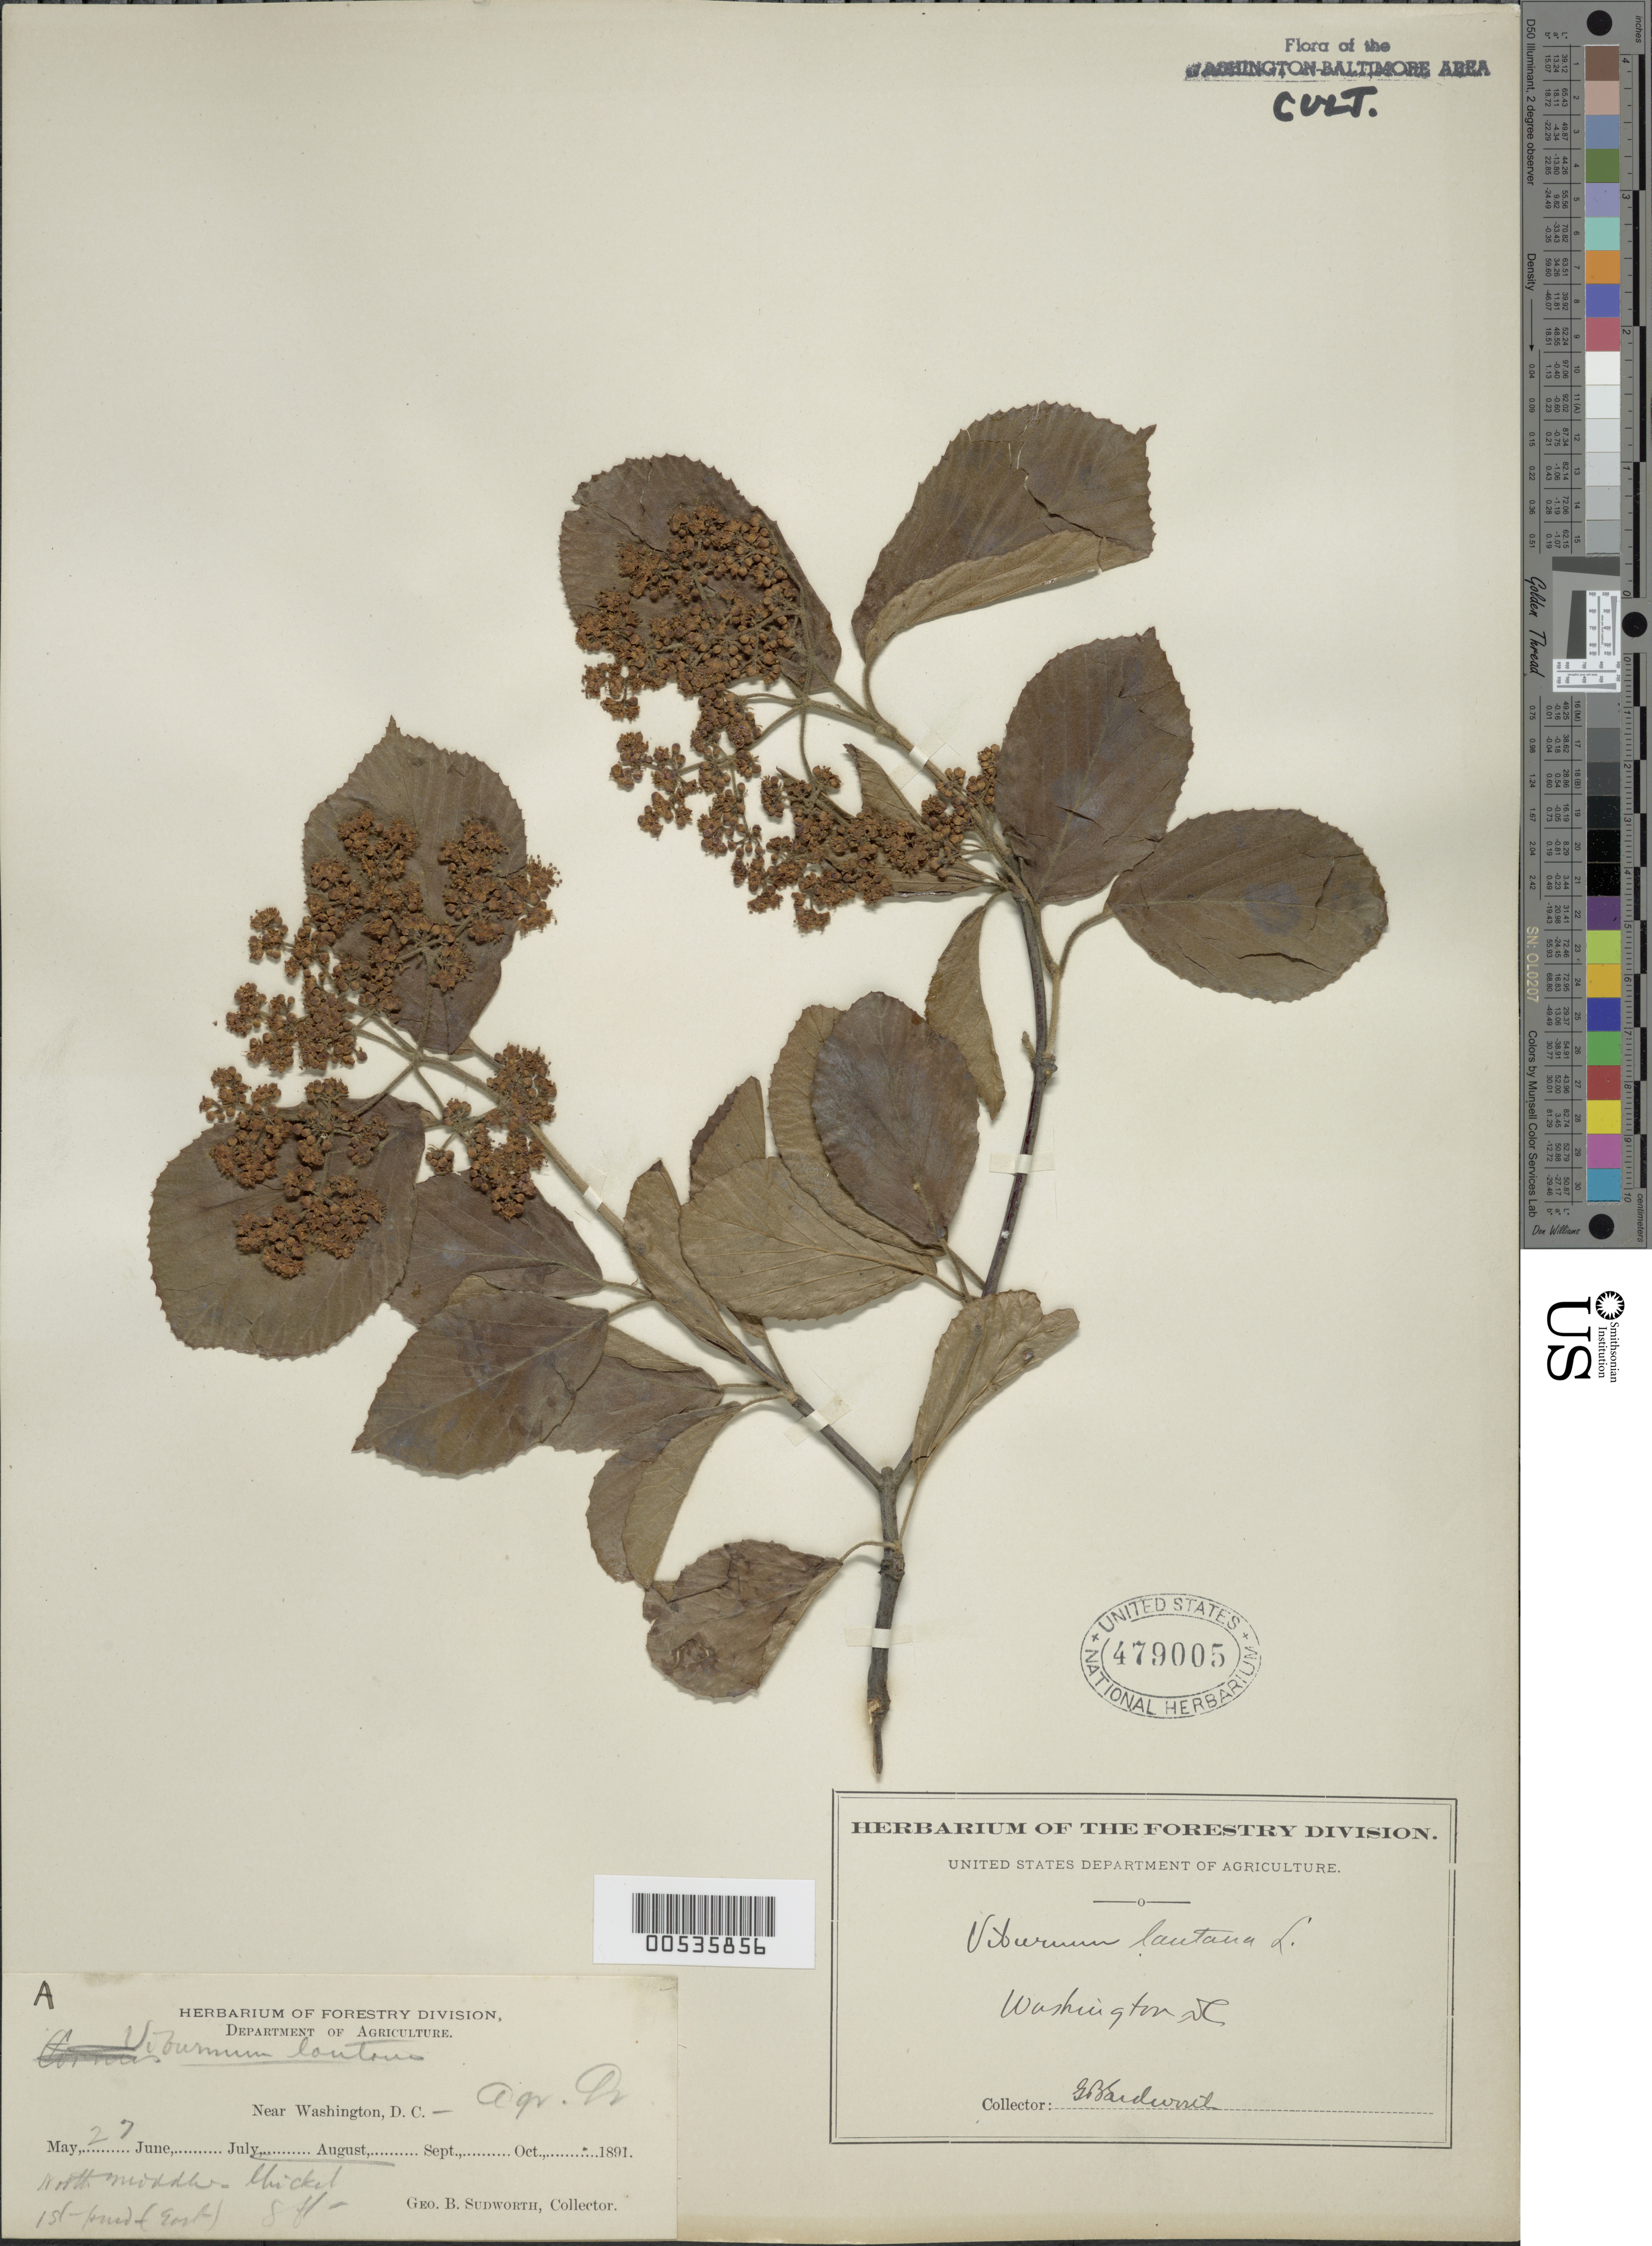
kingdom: Plantae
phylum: Tracheophyta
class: Magnoliopsida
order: Dipsacales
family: Viburnaceae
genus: Viburnum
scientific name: Viburnum lantana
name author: L.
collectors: G. B. Sudworth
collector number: A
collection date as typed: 27 May 1891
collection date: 1891-05-27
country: United States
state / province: District of Columbia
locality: Department of Agriculture, Washington, D.C.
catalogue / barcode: US 479005